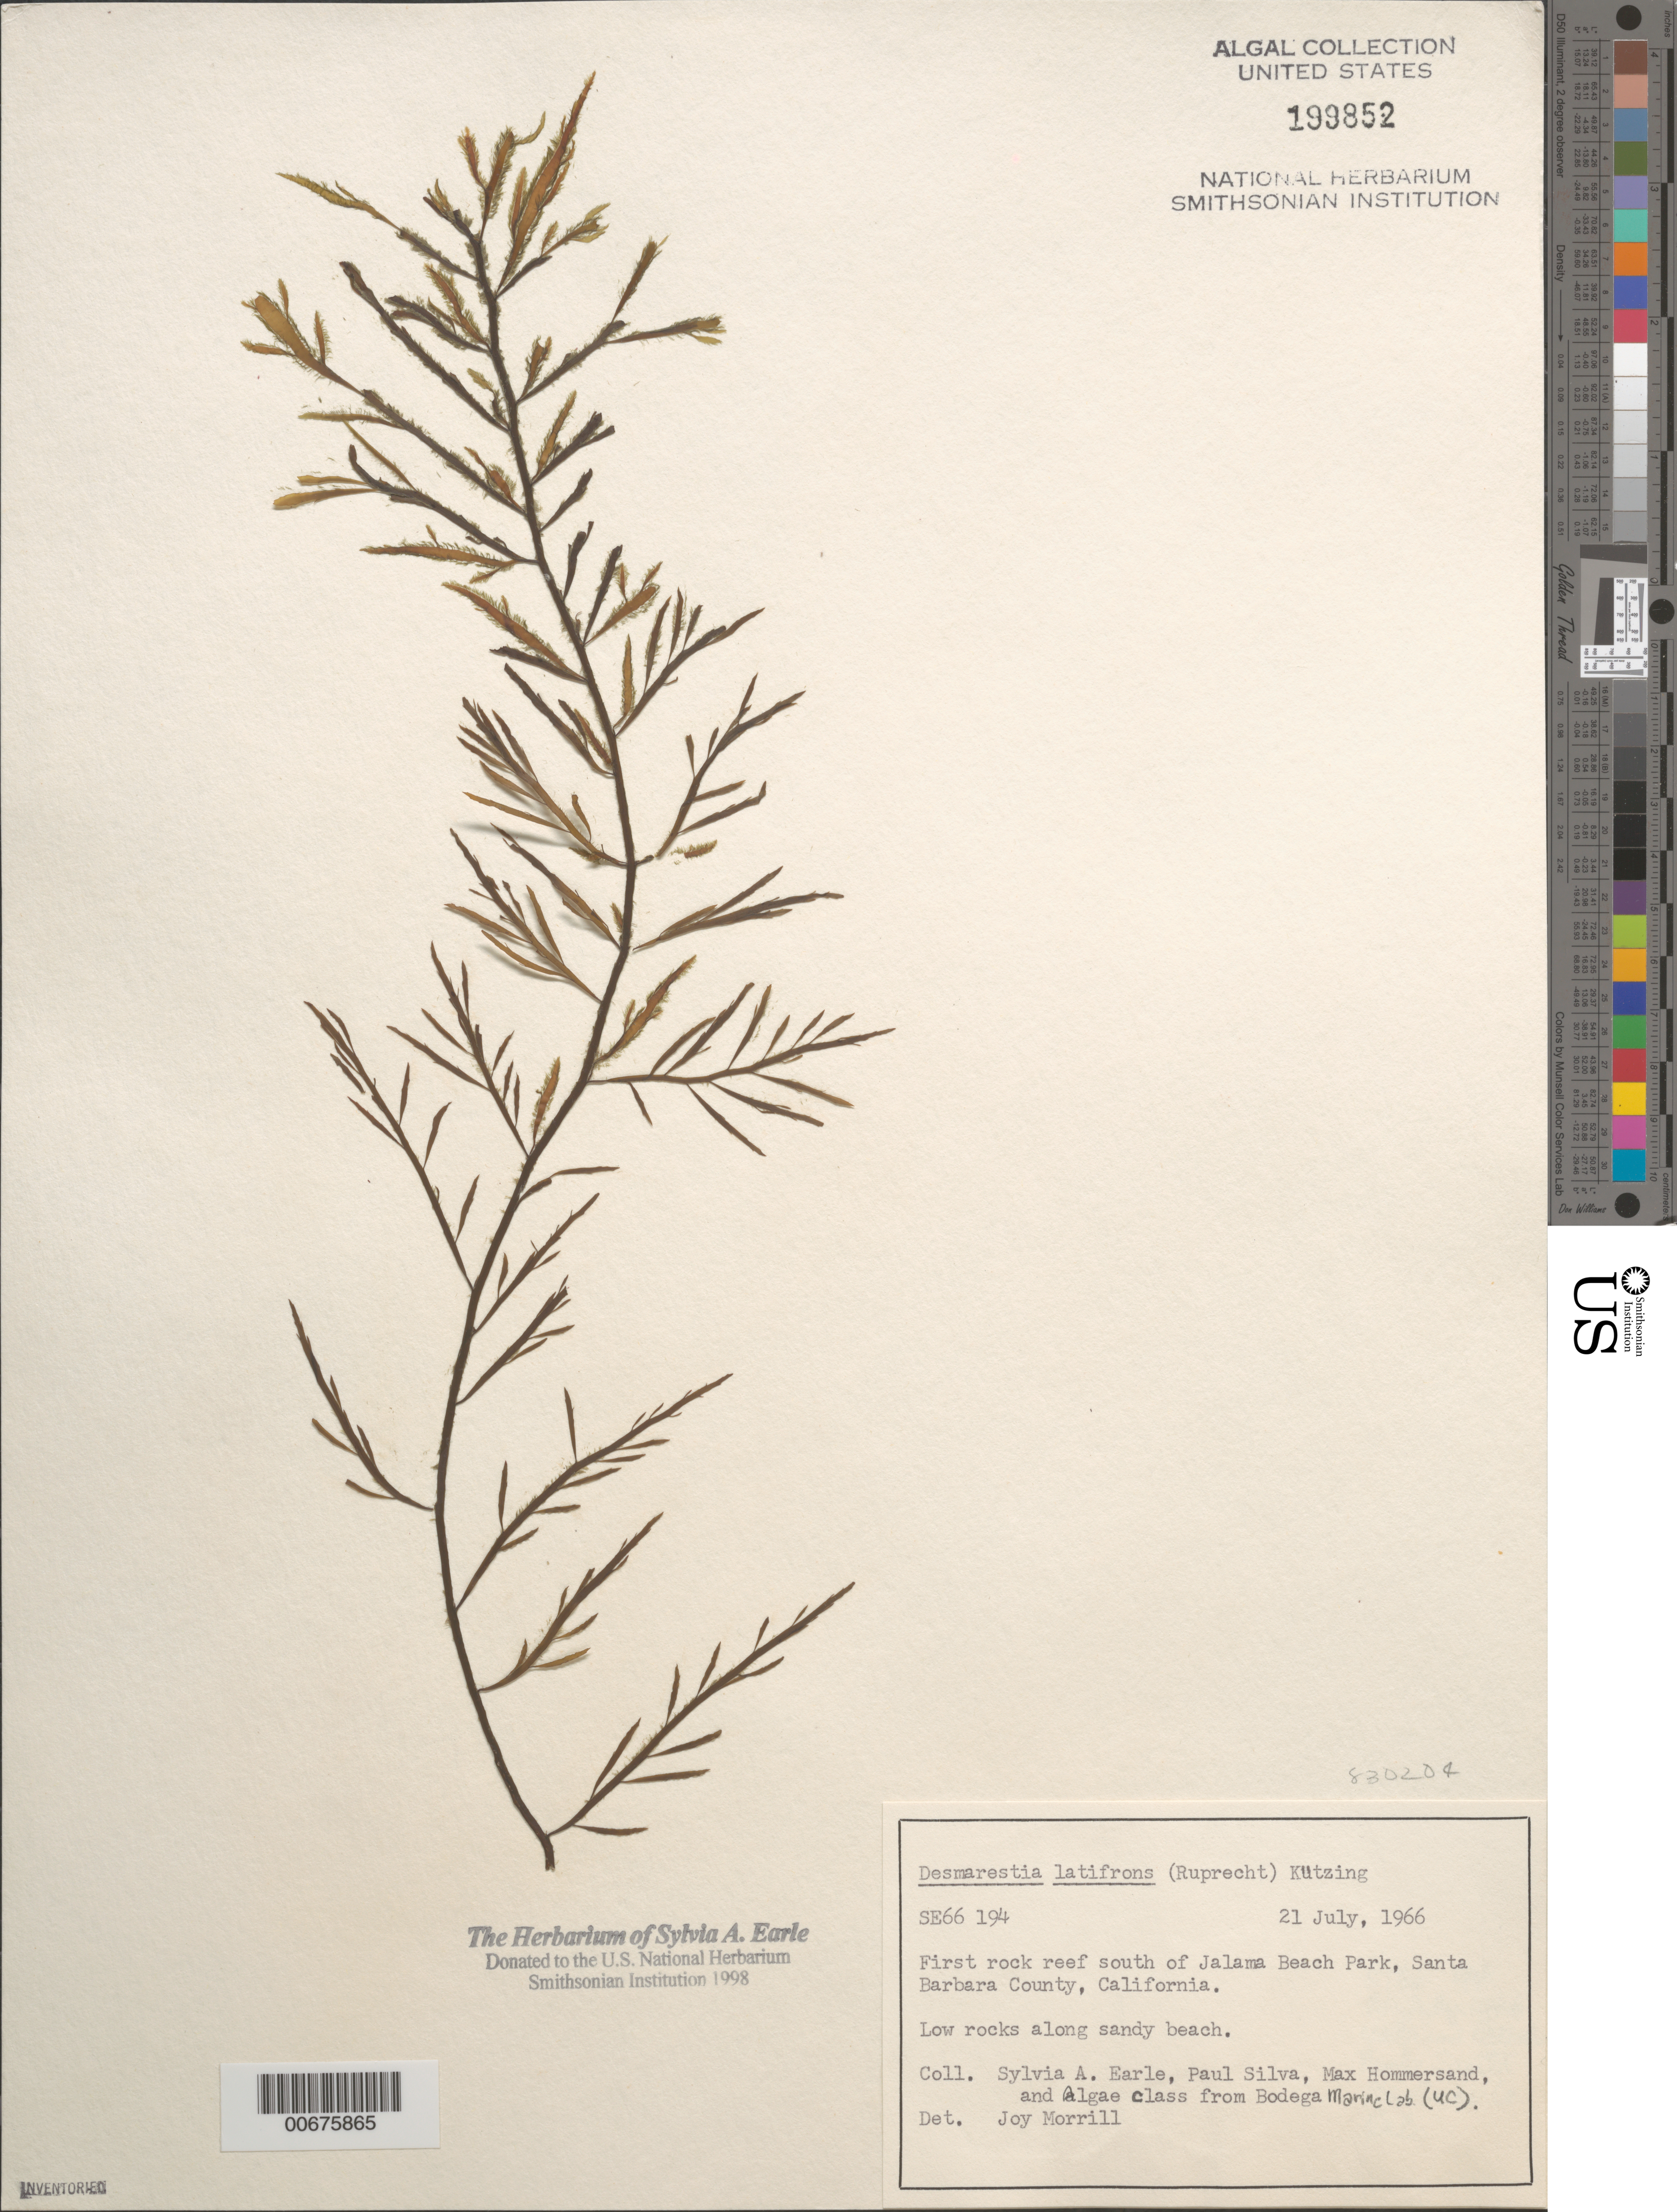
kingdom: Chromista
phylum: Ochrophyta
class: Phaeophyceae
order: Desmarestiales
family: Desmarestiaceae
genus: Desmarestia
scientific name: Desmarestia latifrons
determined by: Morrill, J.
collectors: S. A. Earle, P. C. Silva, M. H. Hommersand & Bodega Algae Class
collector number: Se 66194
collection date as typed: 21 Jul 1966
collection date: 1966-07-21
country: United States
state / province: California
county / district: Santa Barbara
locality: Reef south of Jalama Beach Park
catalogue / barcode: US 199852